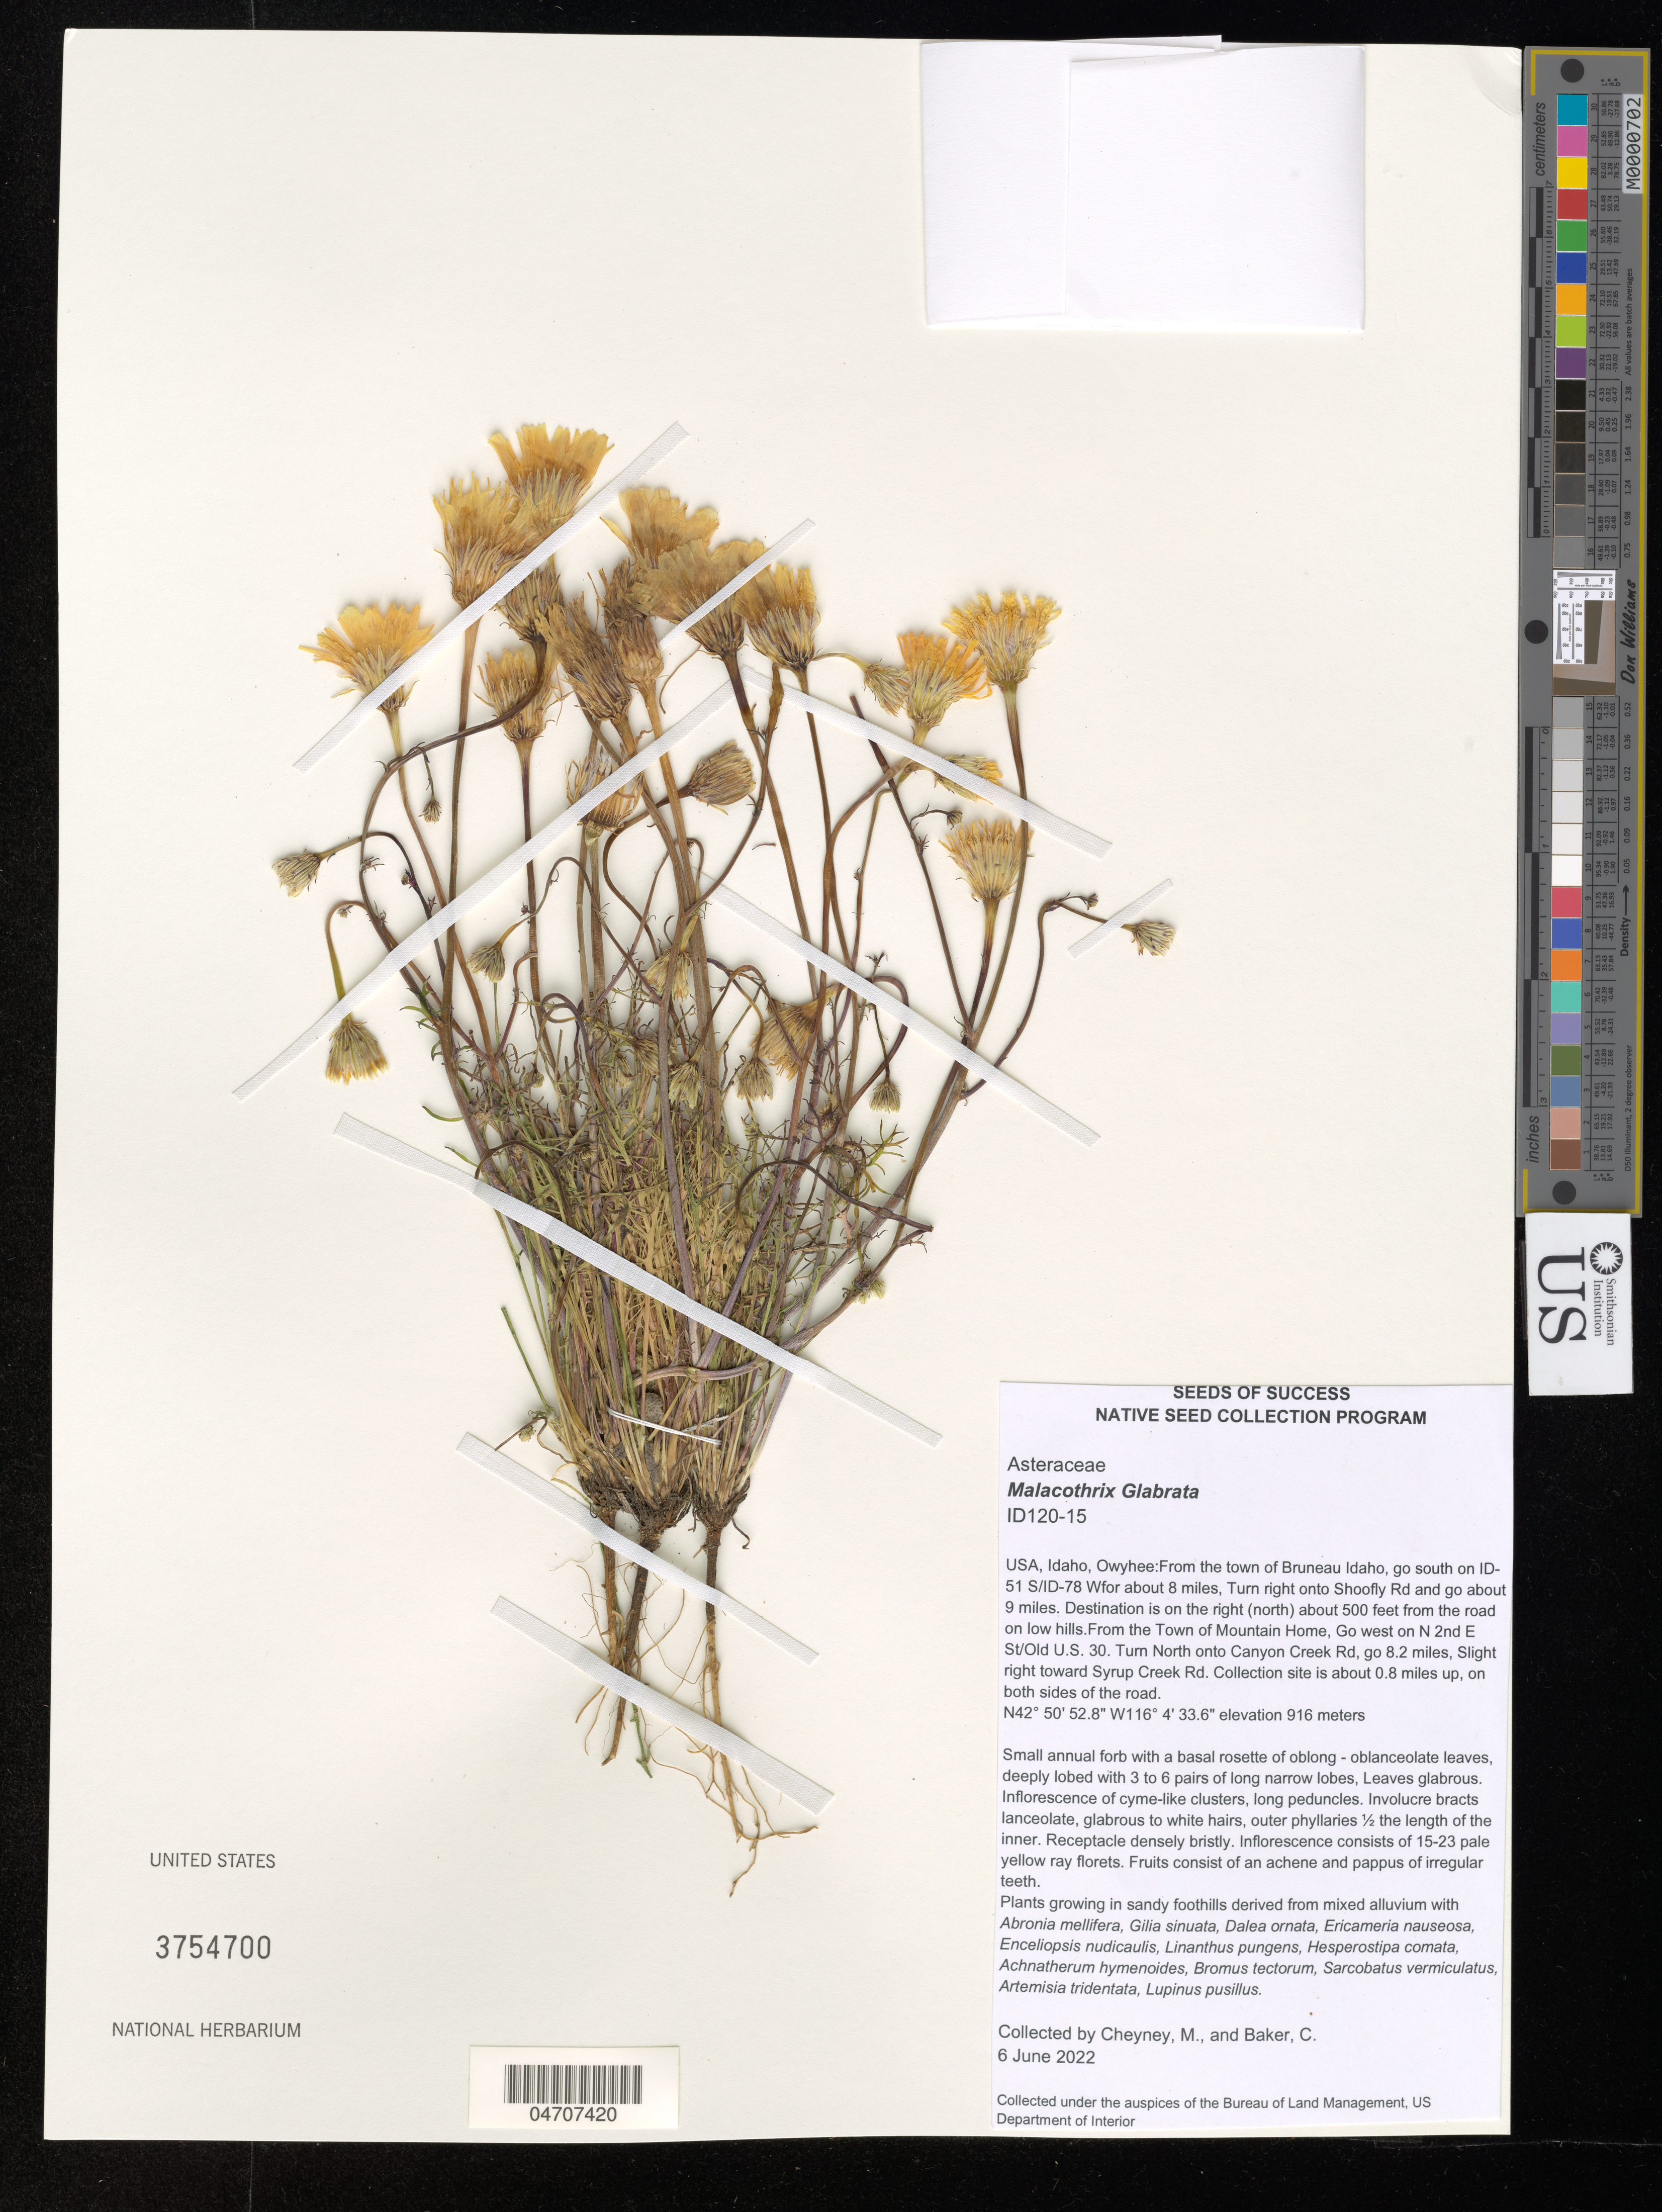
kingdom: Plantae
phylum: Tracheophyta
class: Magnoliopsida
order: Asterales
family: Asteraceae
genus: Malacothrix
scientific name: Malacothrix glabrata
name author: (A. Gray ex D.C. Eaton) A. Gray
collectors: M. Cheyney & C. Baker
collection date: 2022-06-06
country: United States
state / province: Idaho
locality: Owyhee:From the town of Bruneau Idaho, go south on ID-51 S/ID-78 Wfor about 8 miles, Turn right onto Shoofly Rd and go about 9 miles. Destination is on the right (north) about 500 feet from the road on low hills. From the Town of Mountain Home, Go west on N 2nd E St/Old U.S. 30. Turn North onto Canyon Creek Rd, go 8.2 miles, Slight right toward Syrup Creek Rd. Collection site is about 0.8 miles up, on both sides of the road.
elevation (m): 916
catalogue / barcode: US 3754700